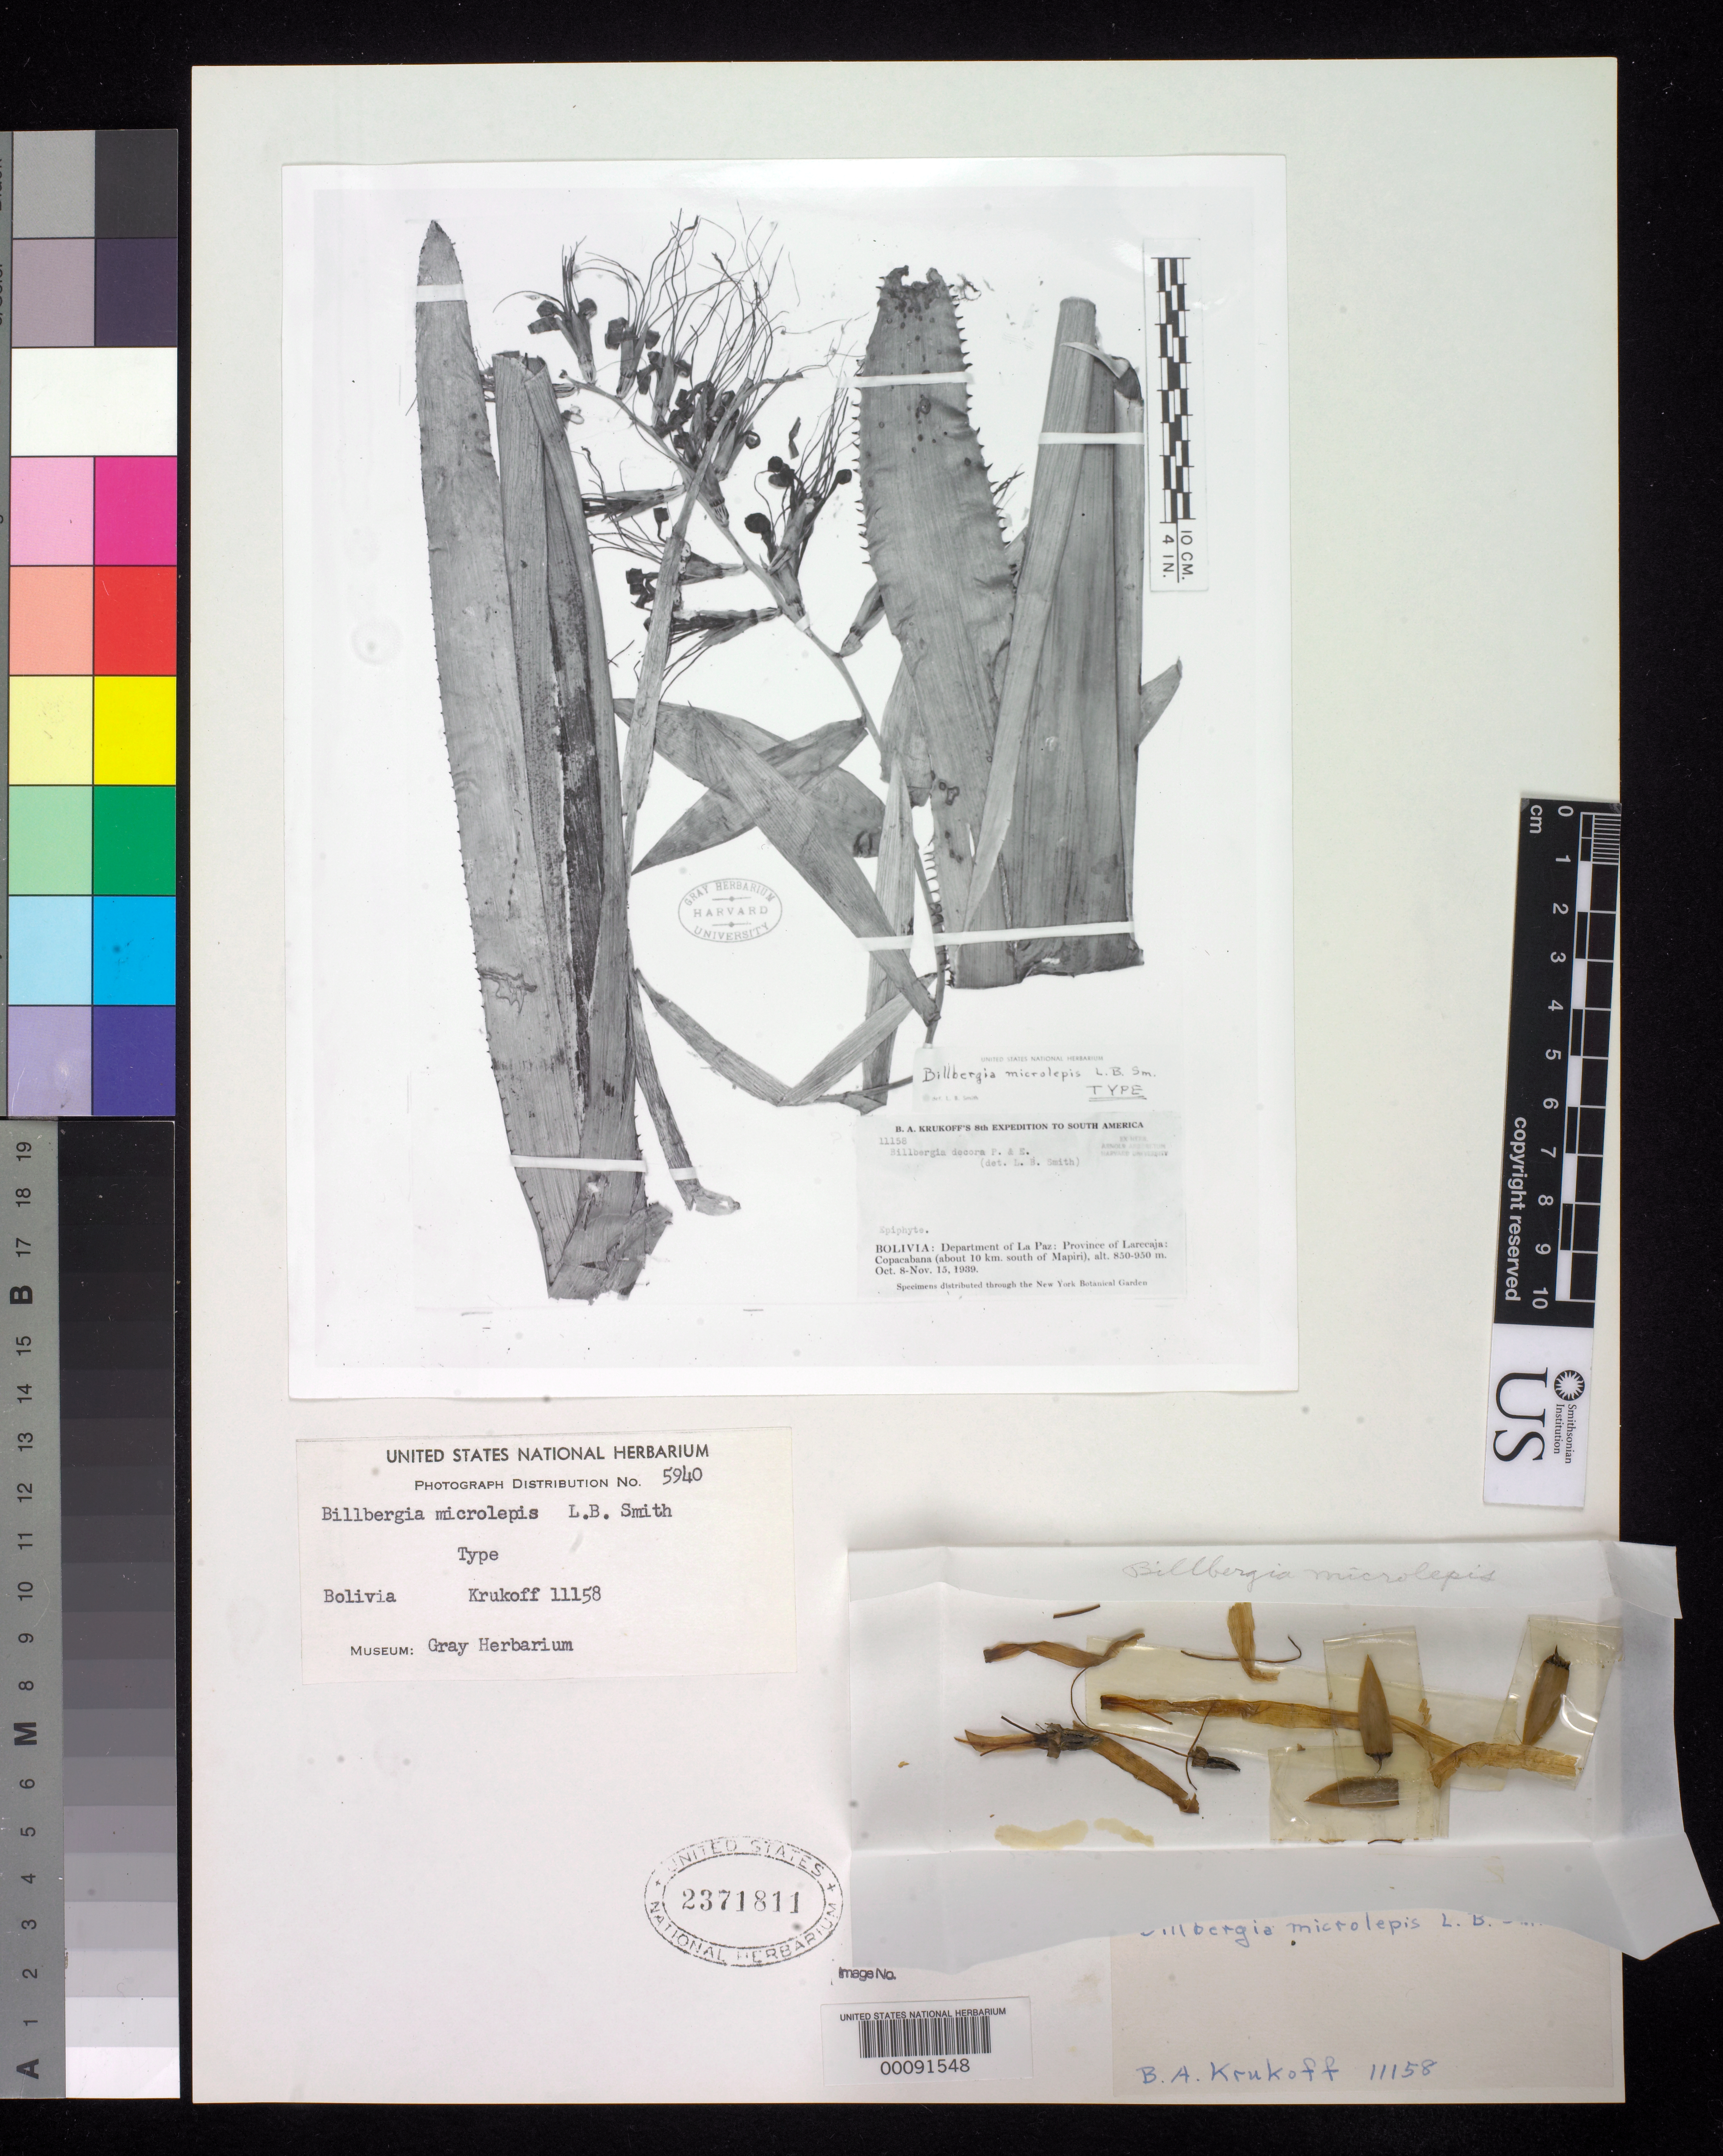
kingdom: Plantae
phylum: Tracheophyta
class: Liliopsida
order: Poales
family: Bromeliaceae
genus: Billbergia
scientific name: Billbergia microlepis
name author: L.B. Sm.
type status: Isotype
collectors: B. A. Krukoff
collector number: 11158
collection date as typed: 08 Oct 1939 to 15 Nov 1939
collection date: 1939-10-08/1939-11-15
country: Bolivia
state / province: La Paz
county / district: Larecaja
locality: Copacabana.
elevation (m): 850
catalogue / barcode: US 2371811